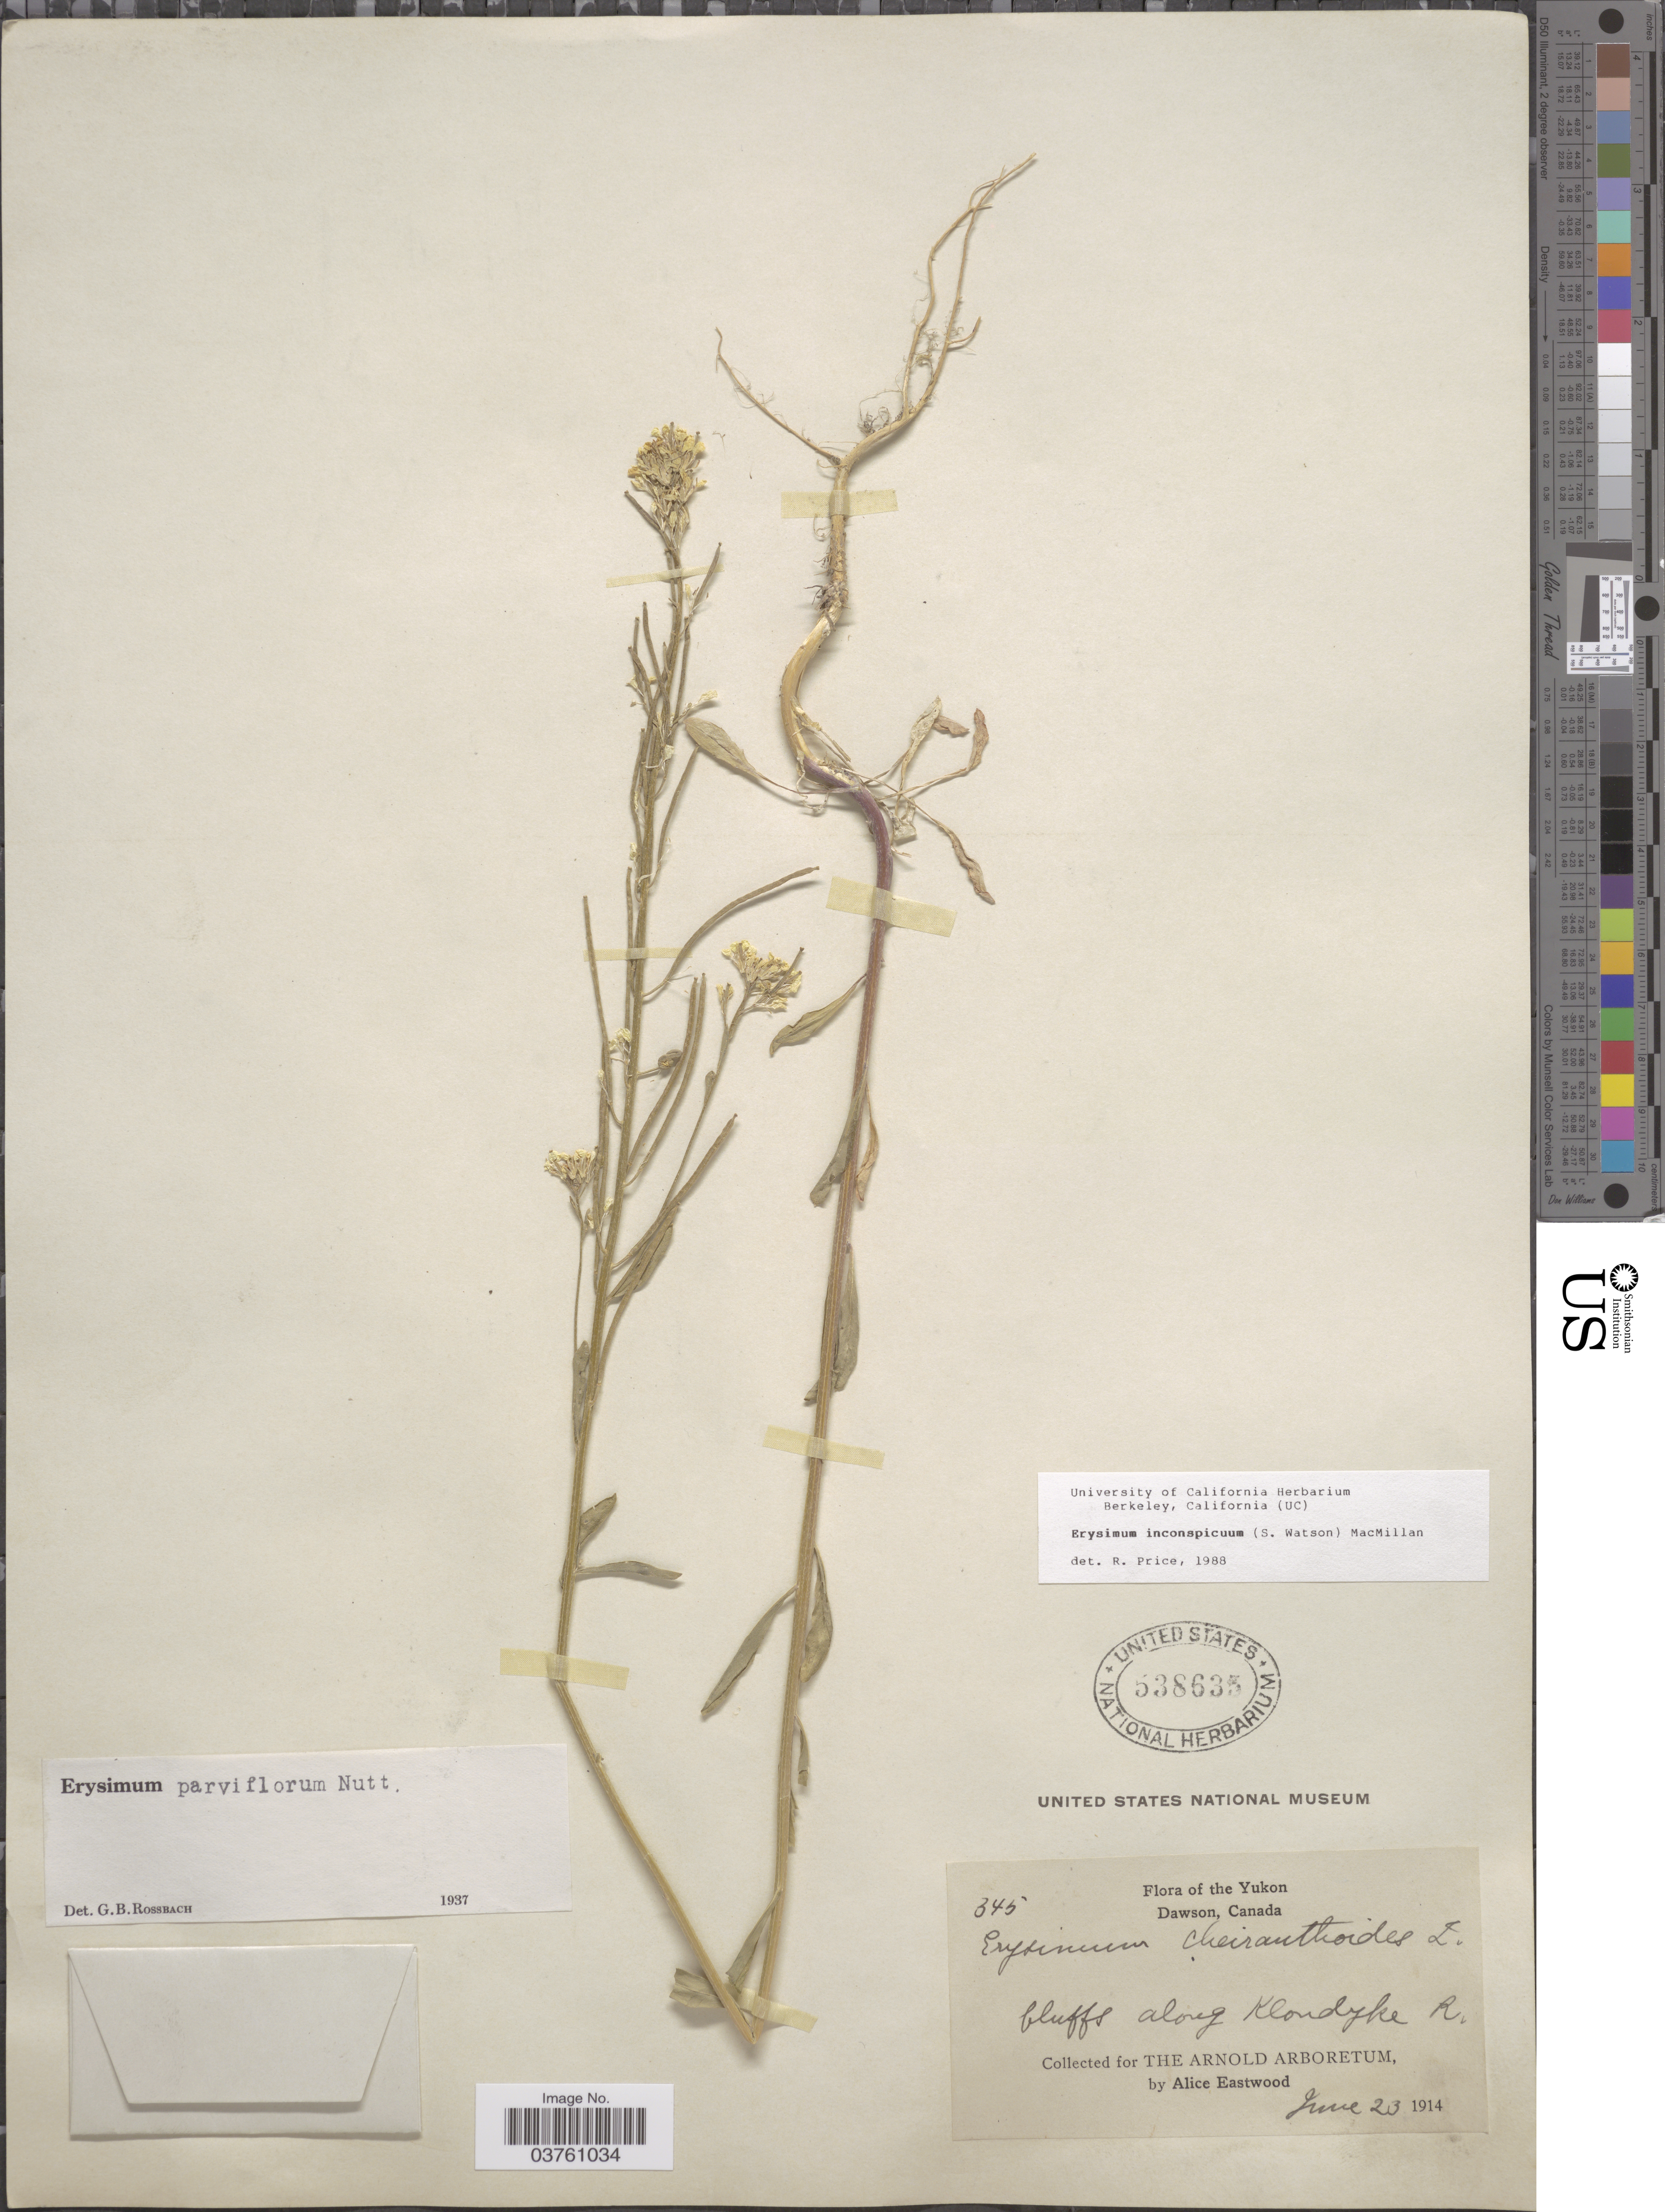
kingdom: Plantae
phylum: Tracheophyta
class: Magnoliopsida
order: Brassicales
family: Brassicaceae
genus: Erysimum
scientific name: Erysimum inconspicuum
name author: (S. Watson) MacMill.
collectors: A. Eastwood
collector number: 345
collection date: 1914-06-23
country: Canada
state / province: Yukon Territory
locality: Dawson. Bluffs along Klondyke R.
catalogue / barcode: US 538635